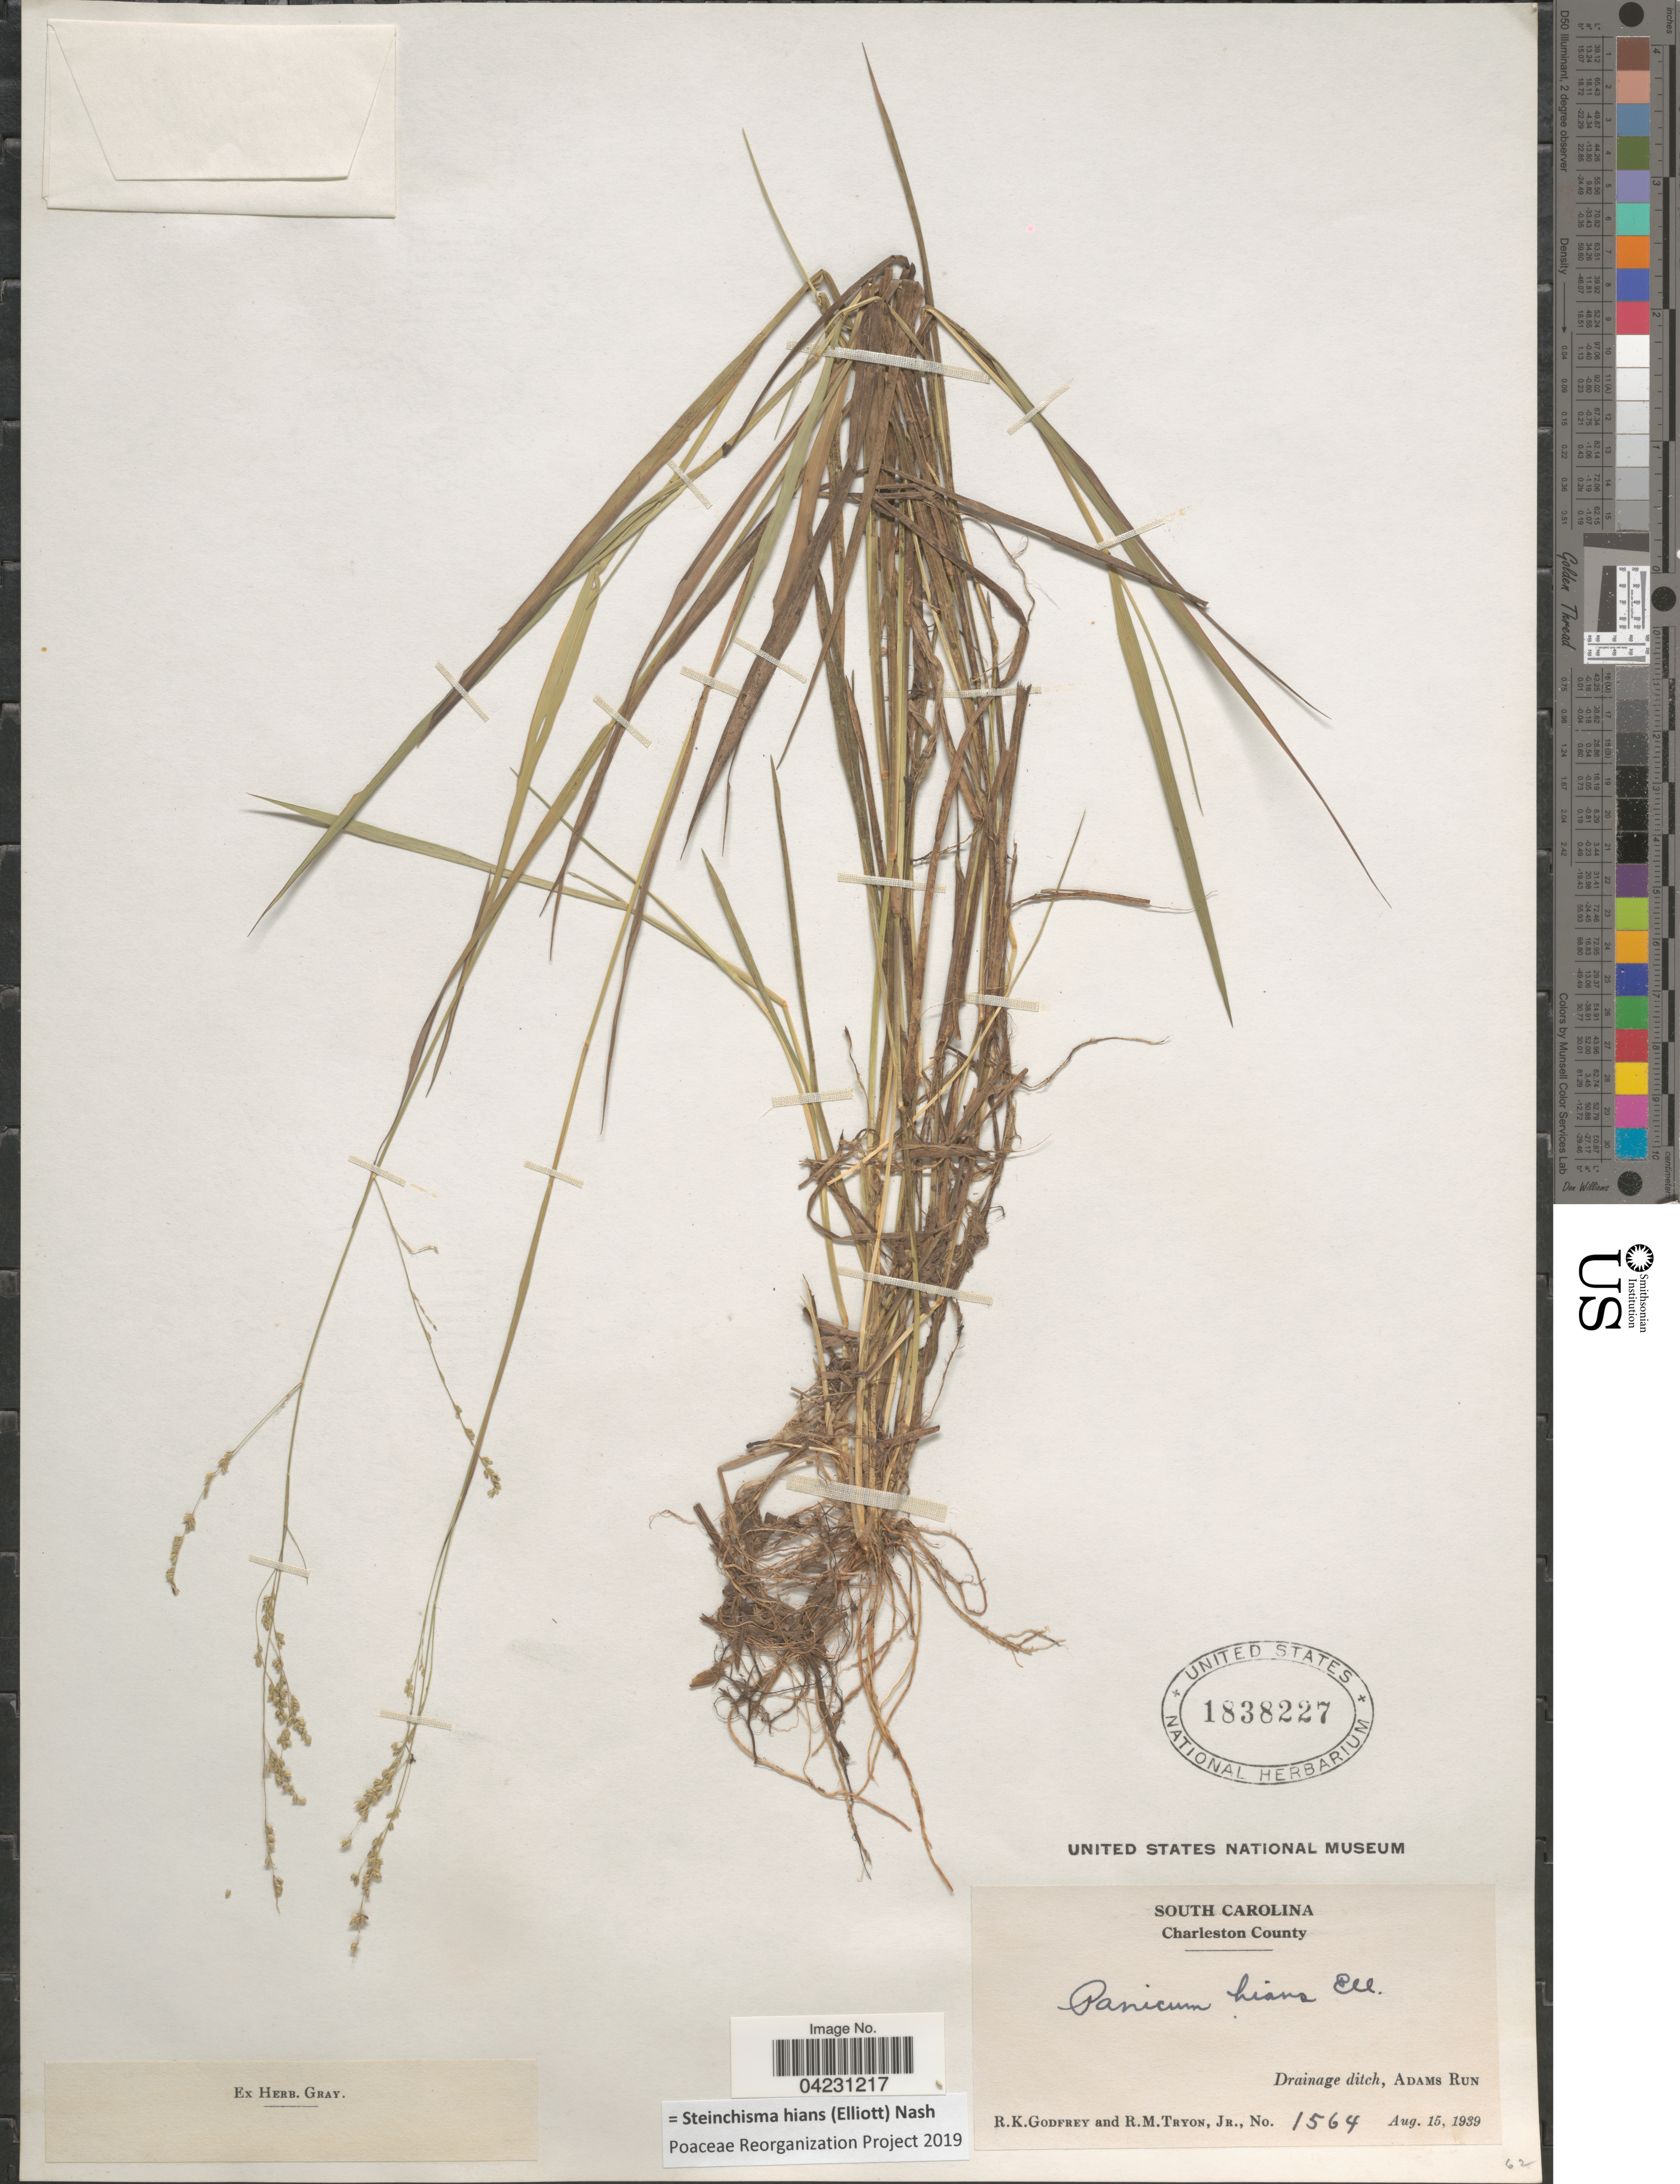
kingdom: Plantae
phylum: Tracheophyta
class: Liliopsida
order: Poales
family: Poaceae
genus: Steinchisma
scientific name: Steinchisma hians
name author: (Elliott) Nash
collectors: R. K. Godfrey & R. Tryon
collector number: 1564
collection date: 1939-08-15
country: United States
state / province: South Carolina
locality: Charleston County. Drainage ditch, Adams Run.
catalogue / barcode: US 1838227